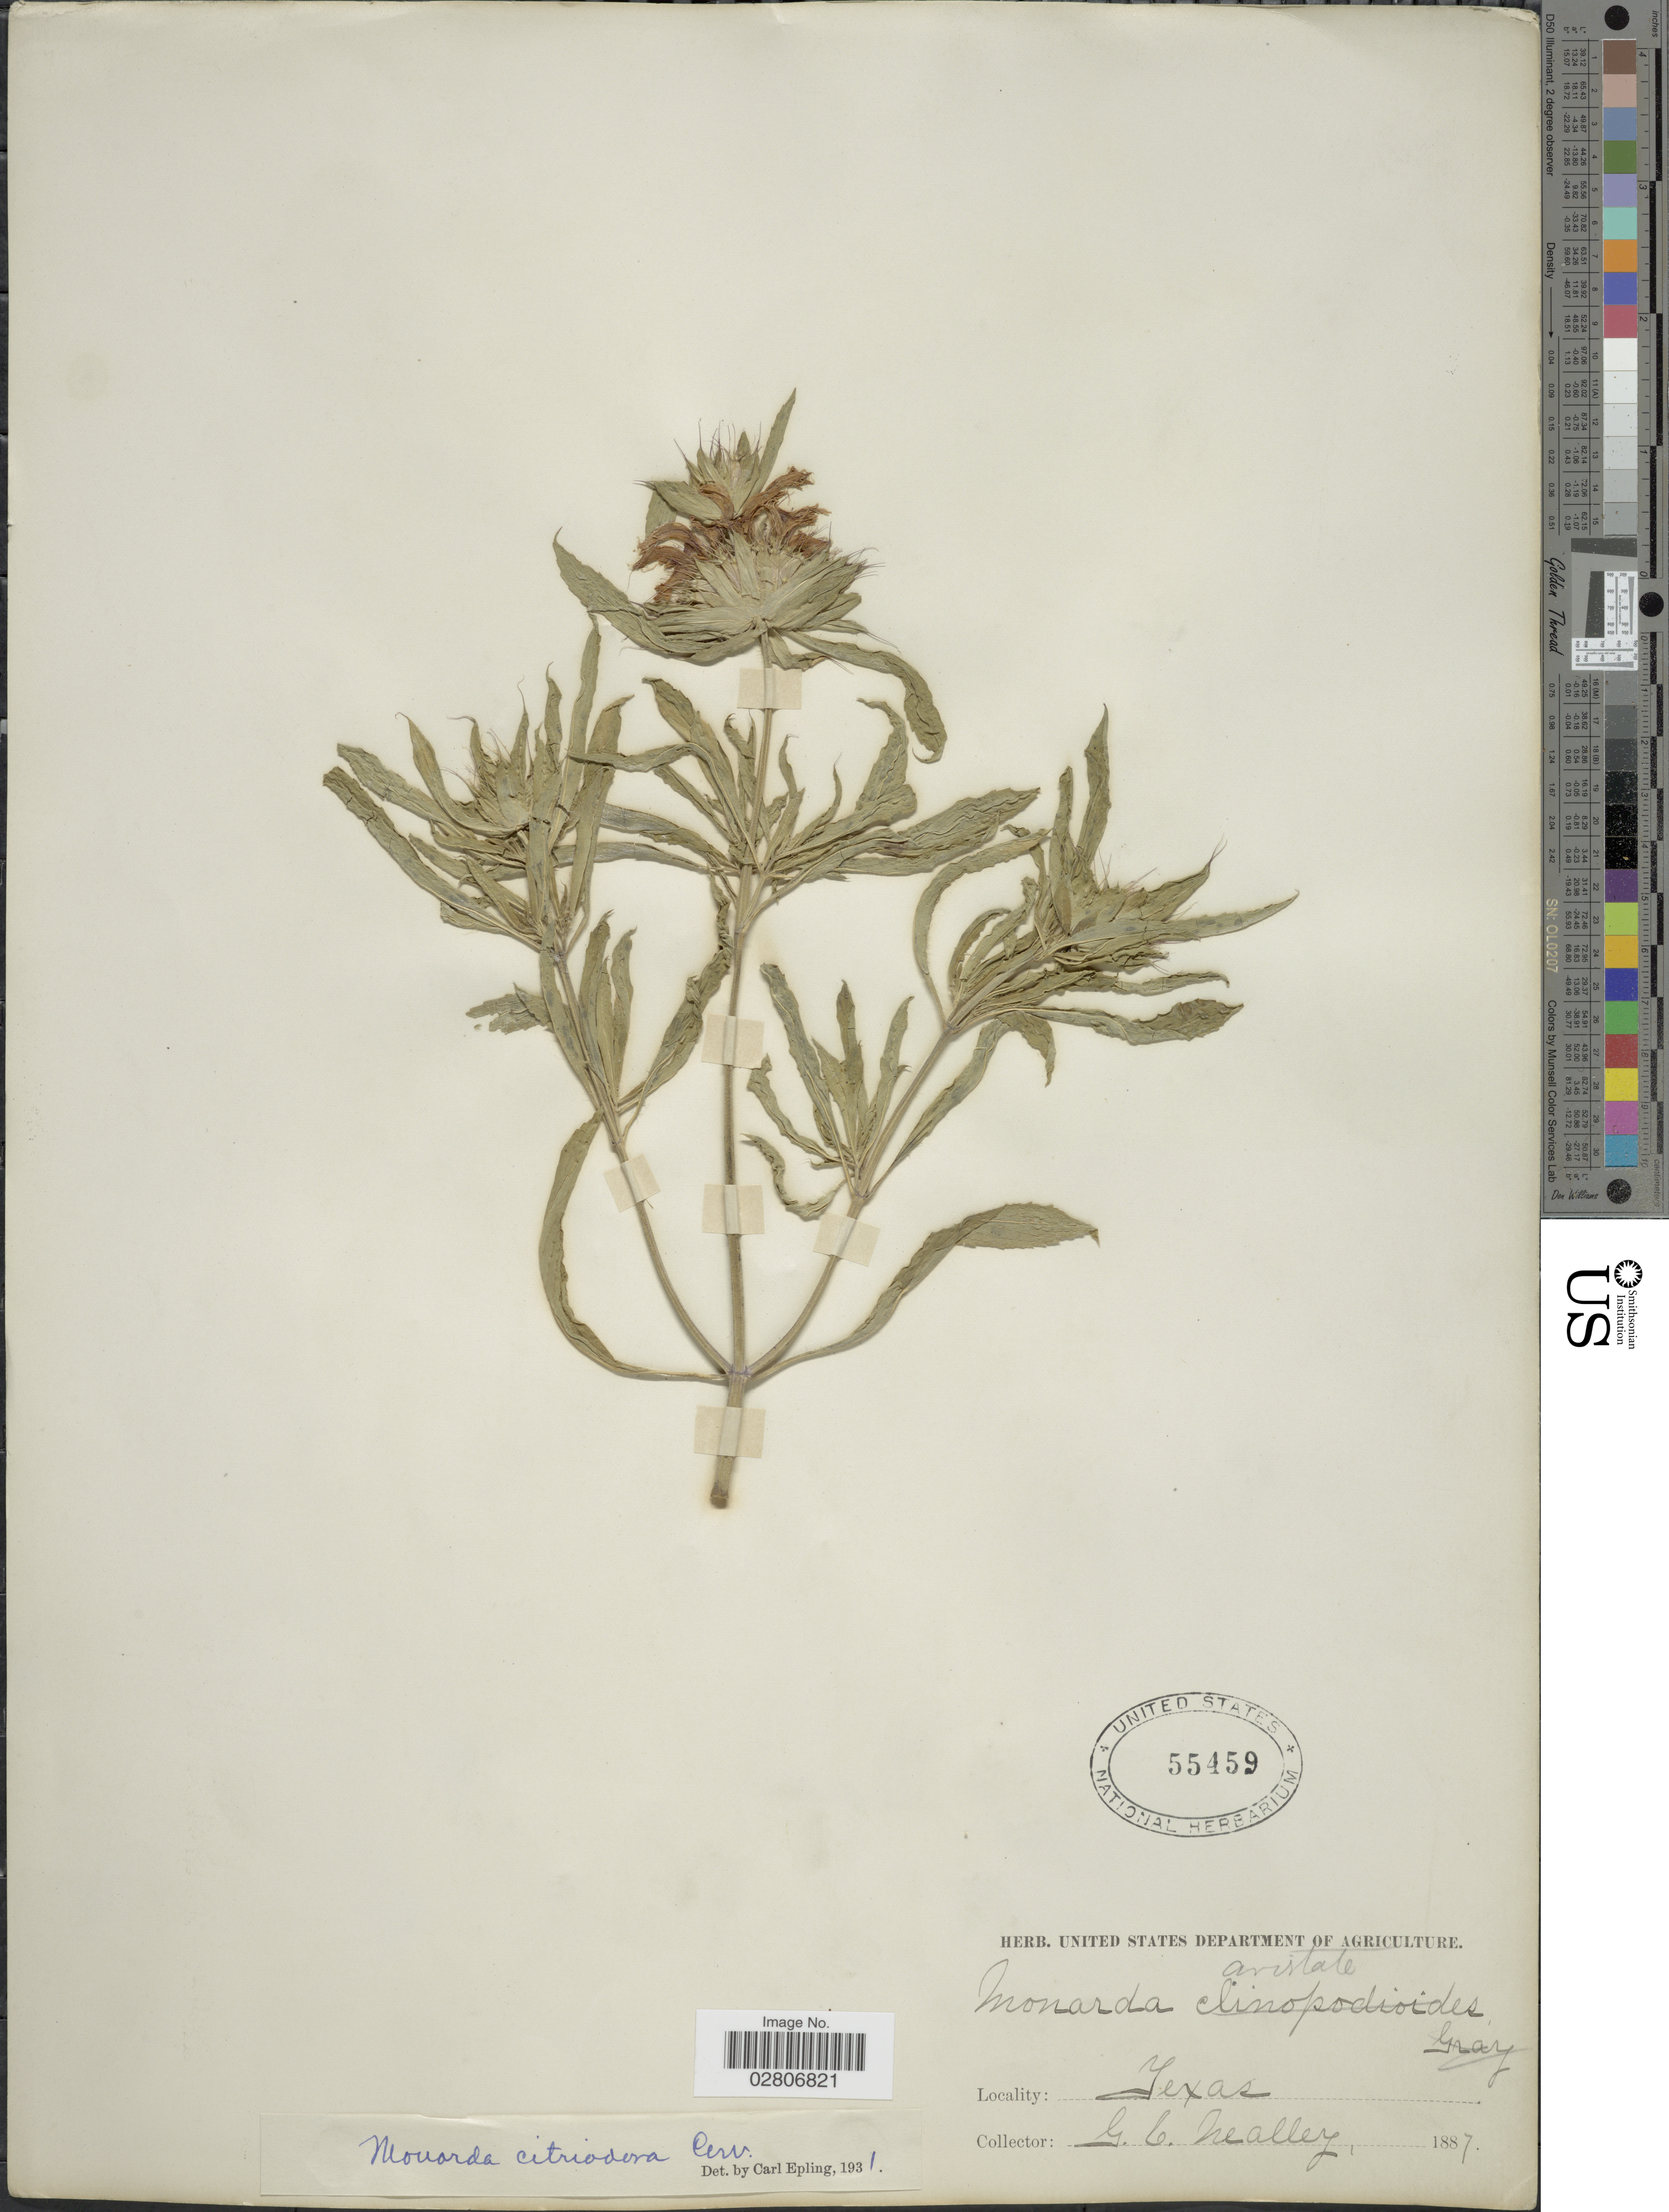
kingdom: Plantae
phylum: Tracheophyta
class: Magnoliopsida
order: Lamiales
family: Lamiaceae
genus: Monarda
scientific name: Monarda citriodora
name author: Cerv. ex Lag.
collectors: G. C. Nealley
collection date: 1887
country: United States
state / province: Texas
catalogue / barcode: US 55459